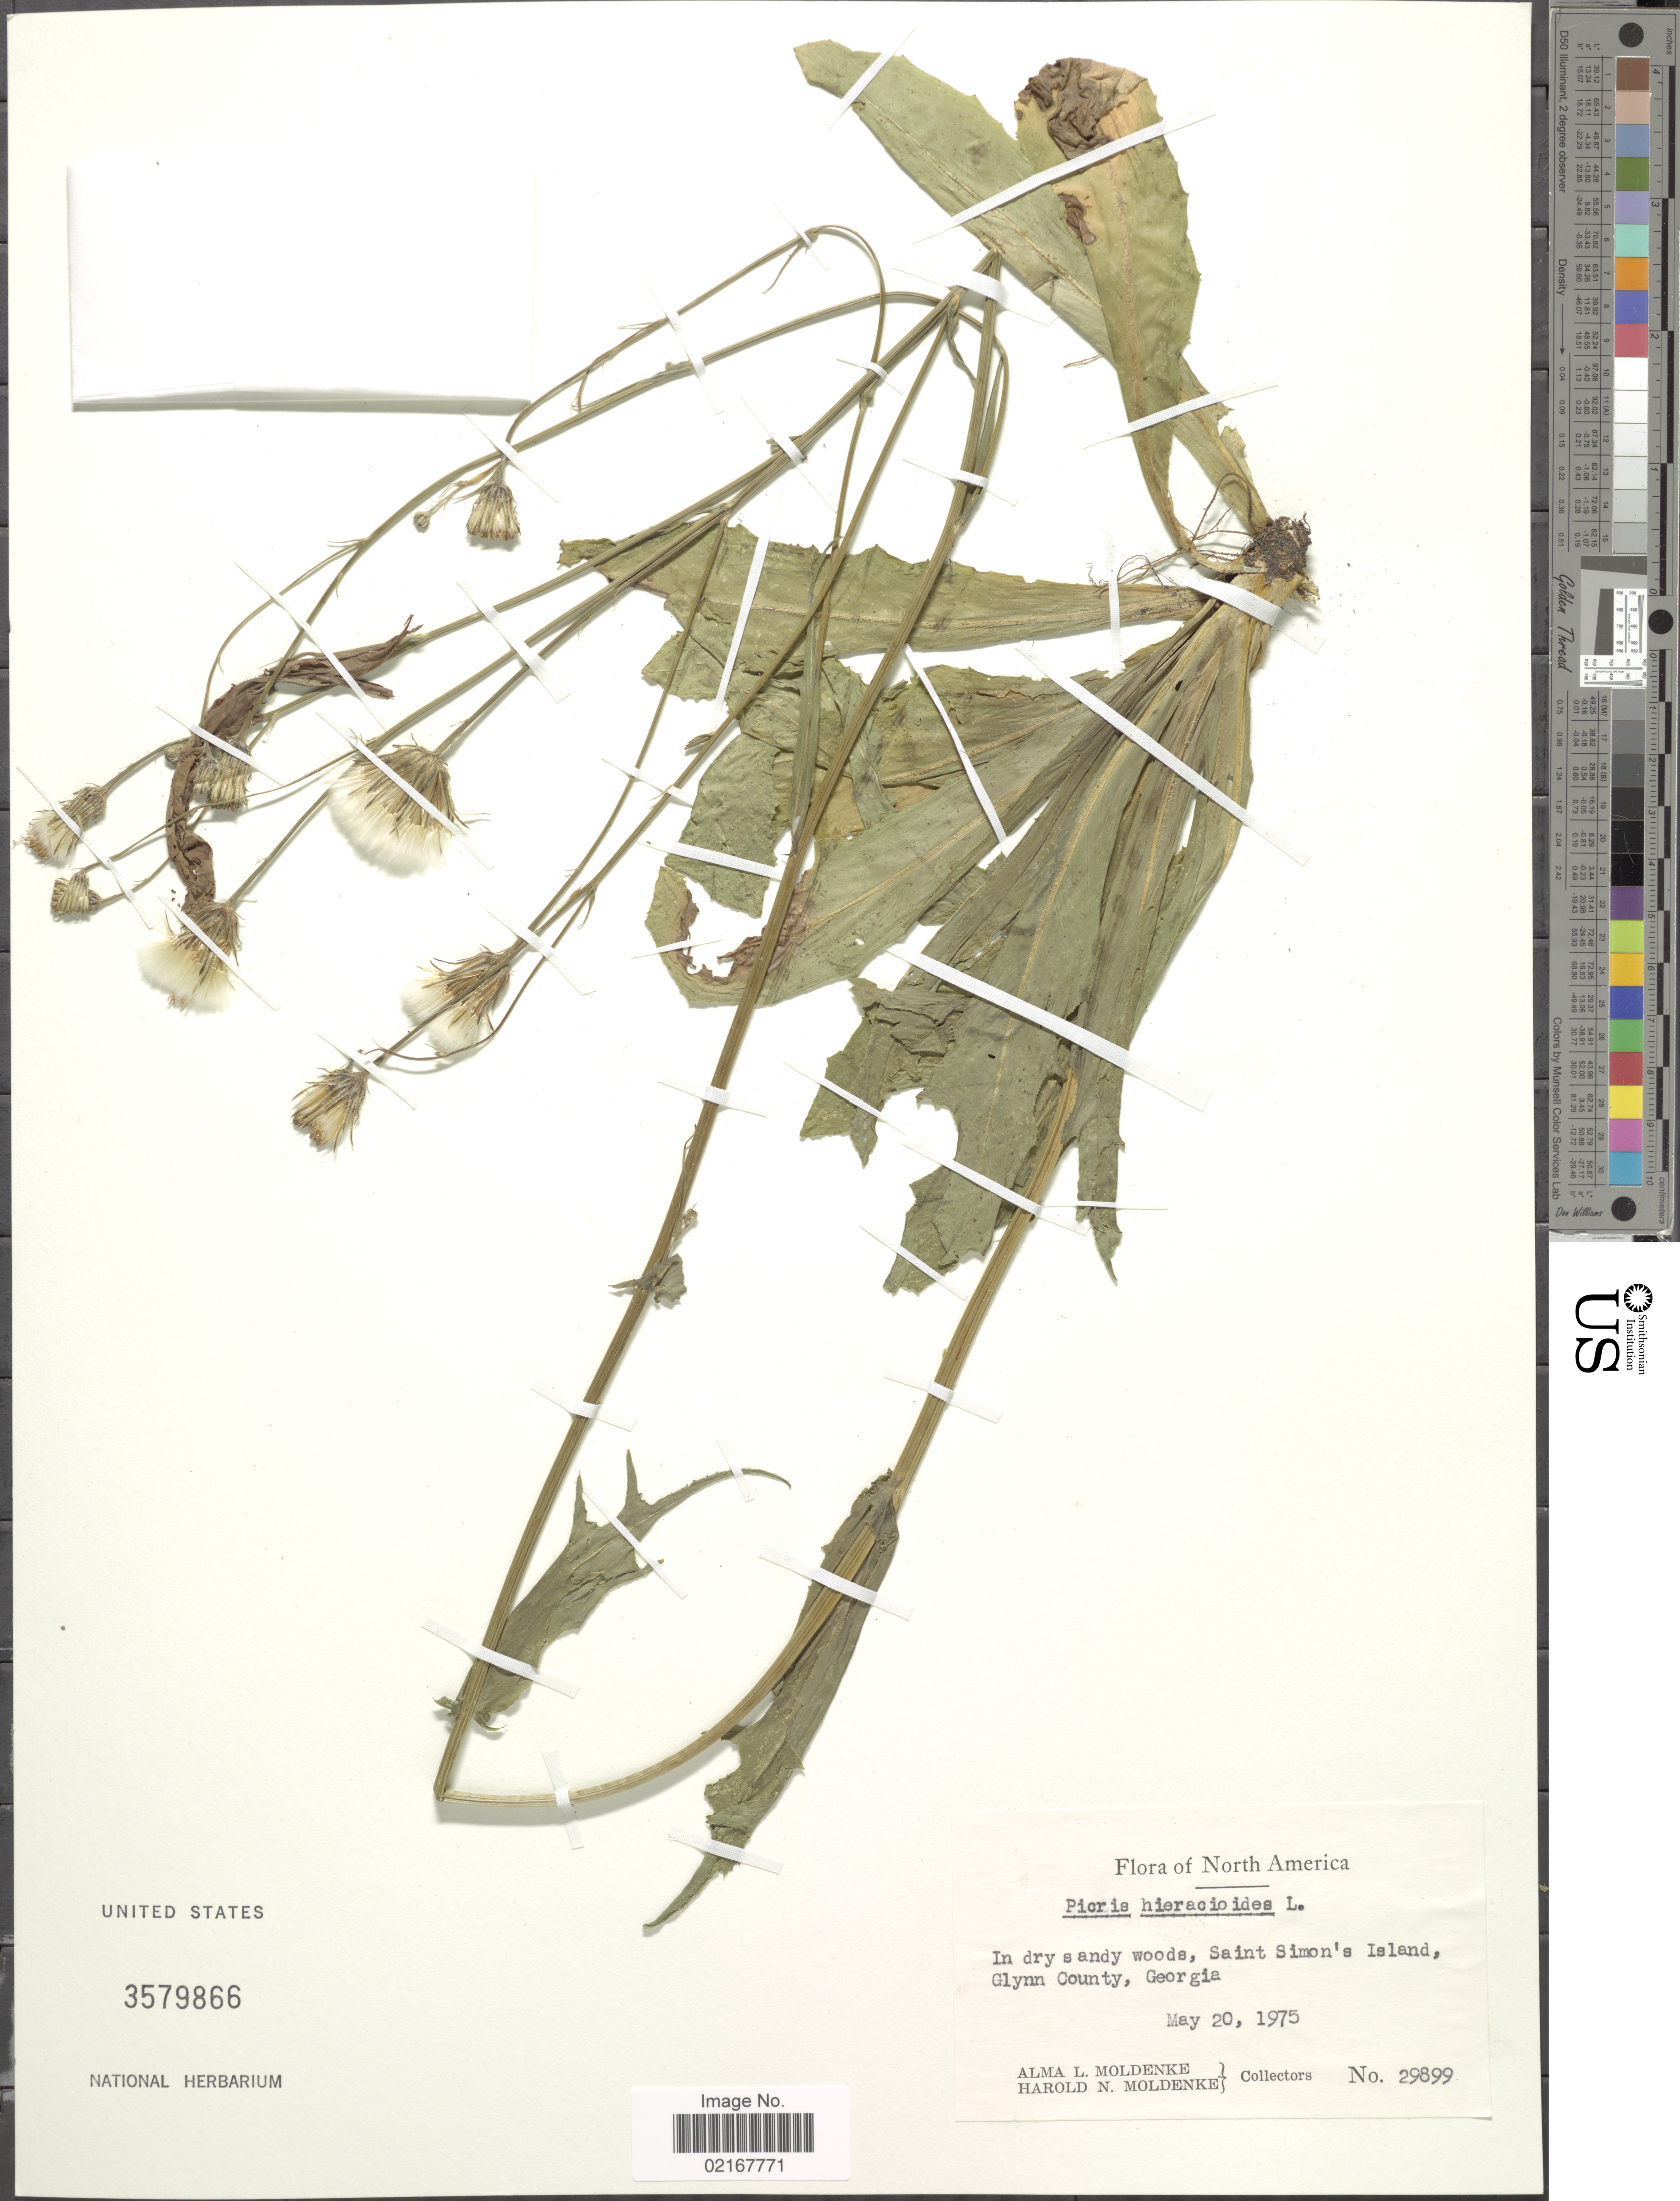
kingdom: Plantae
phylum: Tracheophyta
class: Magnoliopsida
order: Asterales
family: Asteraceae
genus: Picris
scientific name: Picris hieracioides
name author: L.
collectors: A. L. Moldenke & H. N. Moldenke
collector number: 29899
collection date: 1975-05-20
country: United States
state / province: Georgia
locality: North America, Saint Simon's Island, Glynn County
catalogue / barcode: US 3579866